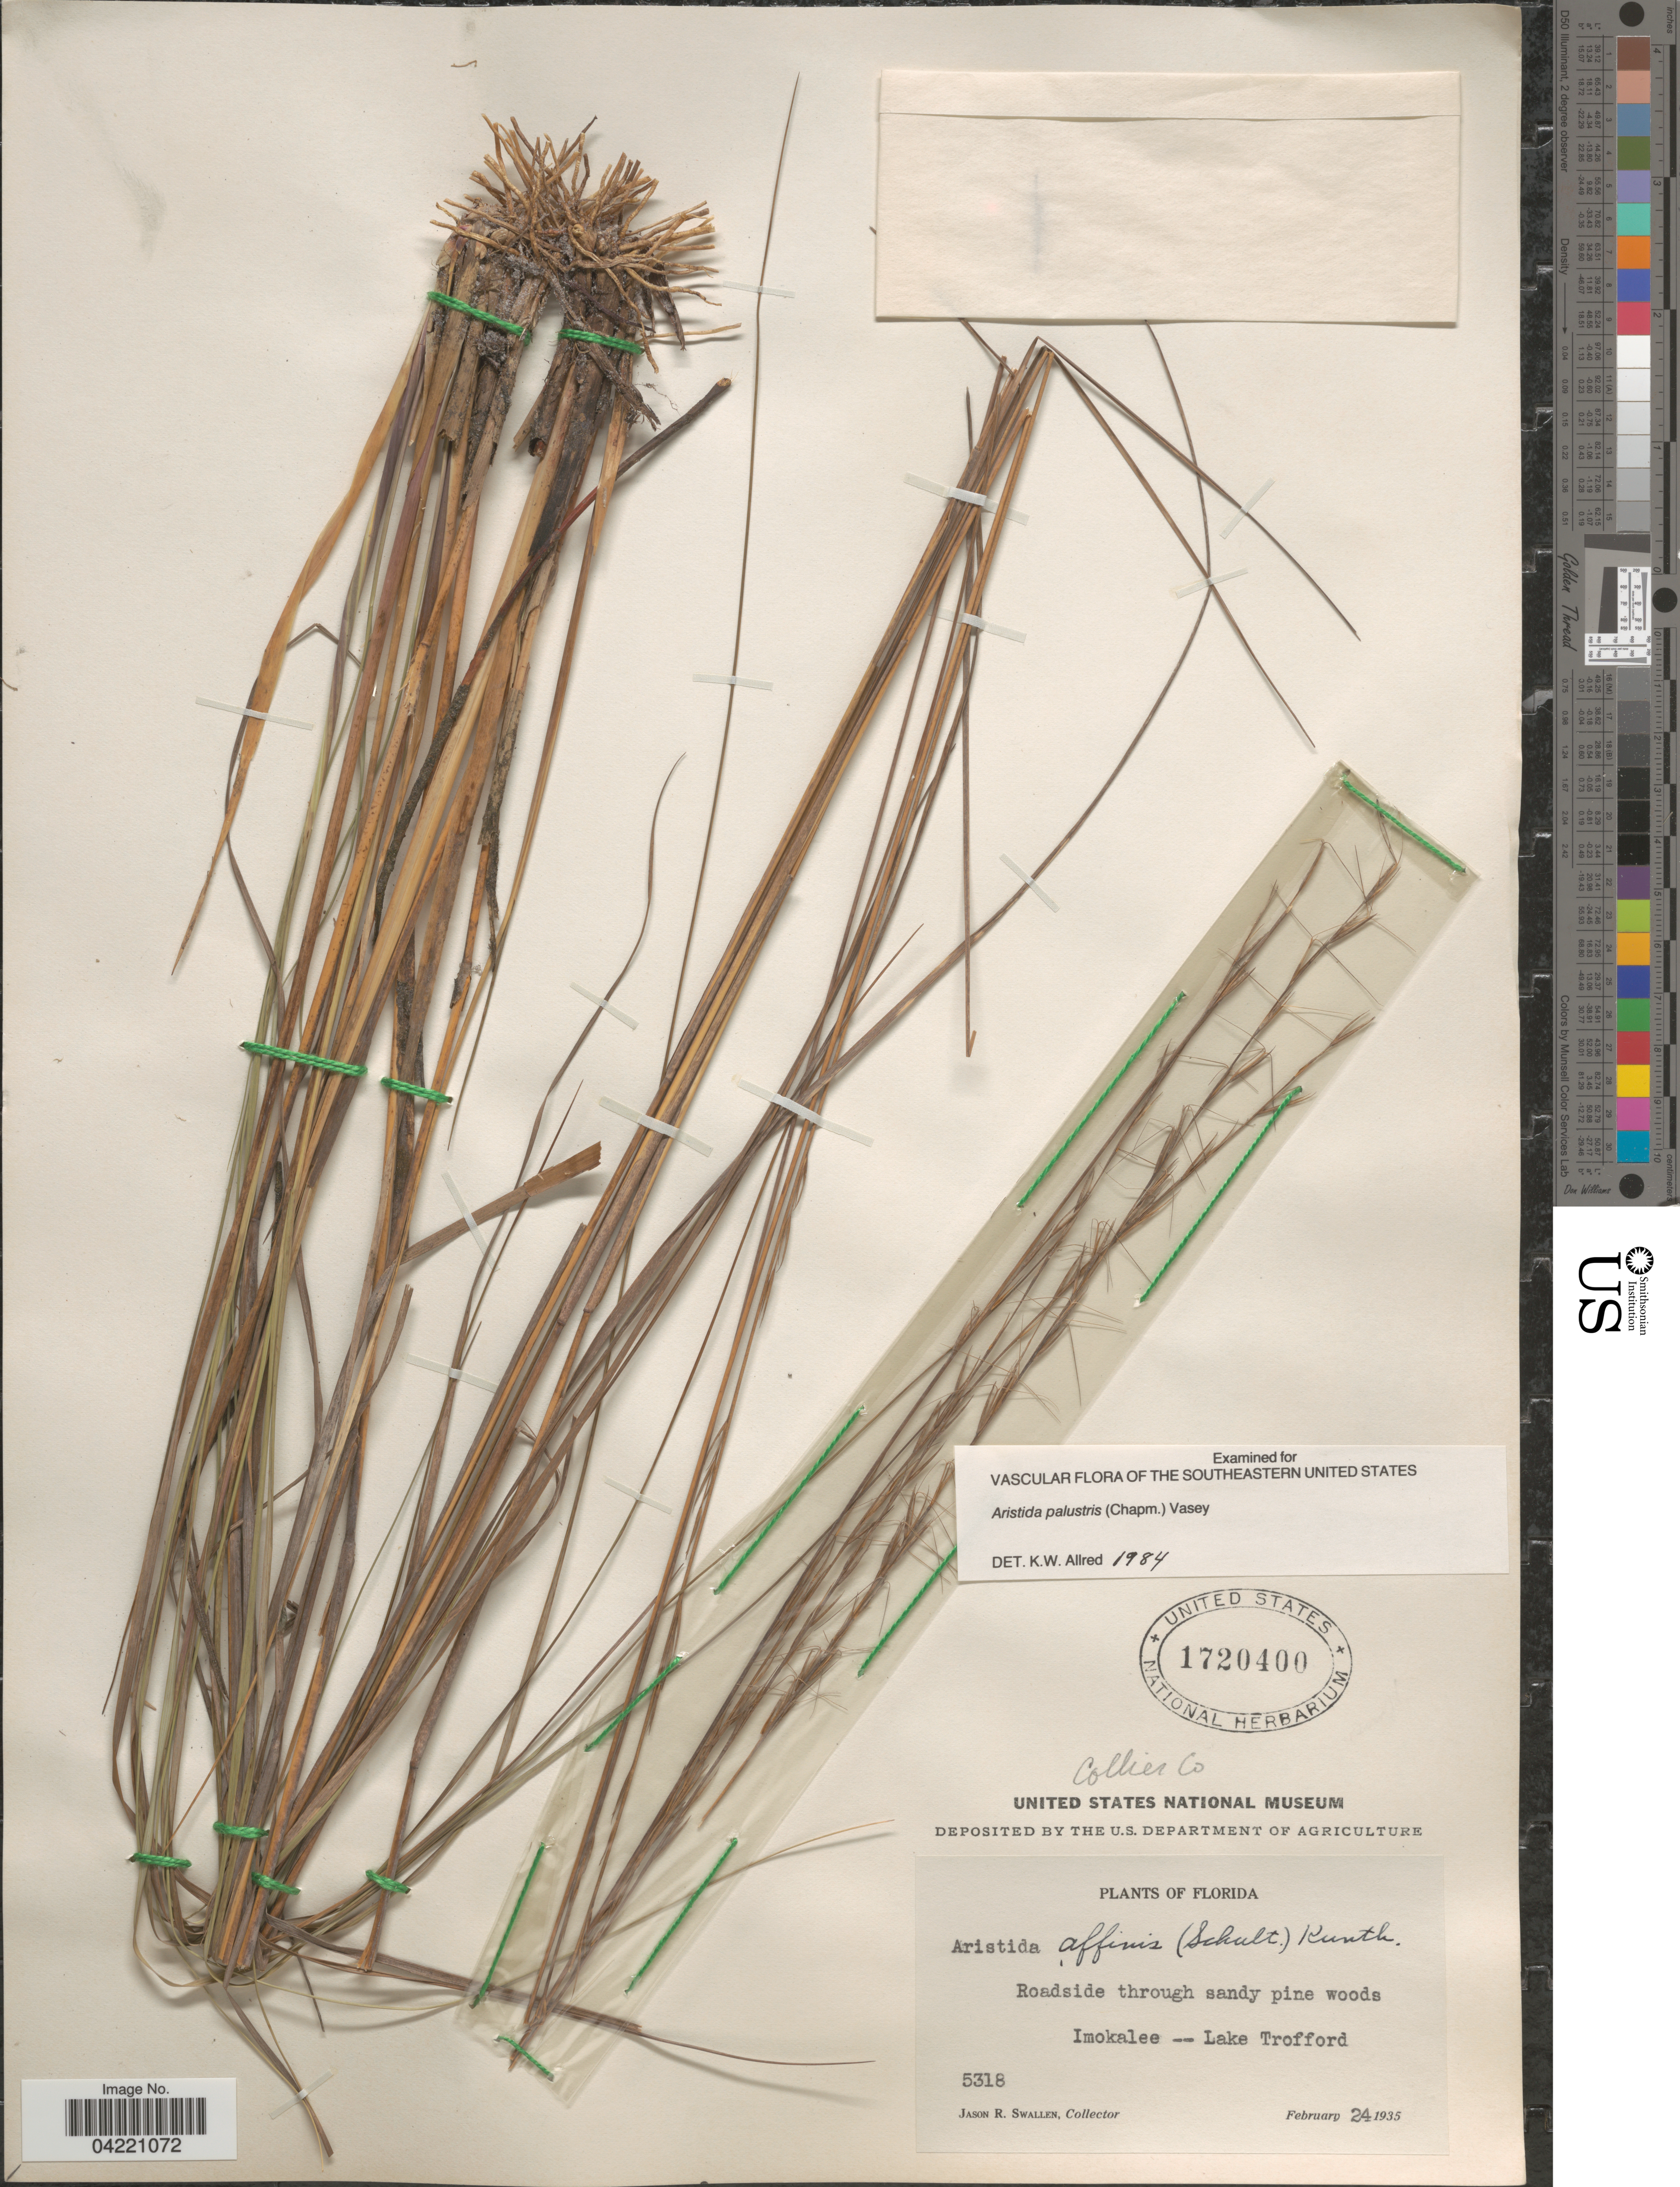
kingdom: Plantae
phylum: Tracheophyta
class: Liliopsida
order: Poales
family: Poaceae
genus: Aristida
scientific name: Aristida palustris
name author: (Chapm.) Vasey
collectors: J. R. Swallen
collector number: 5318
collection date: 1935-02-24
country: United States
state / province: Florida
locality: Collier Co. Roadside through sandy pine woods Imokalee -- Lake Trofford.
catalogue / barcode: US 1720400